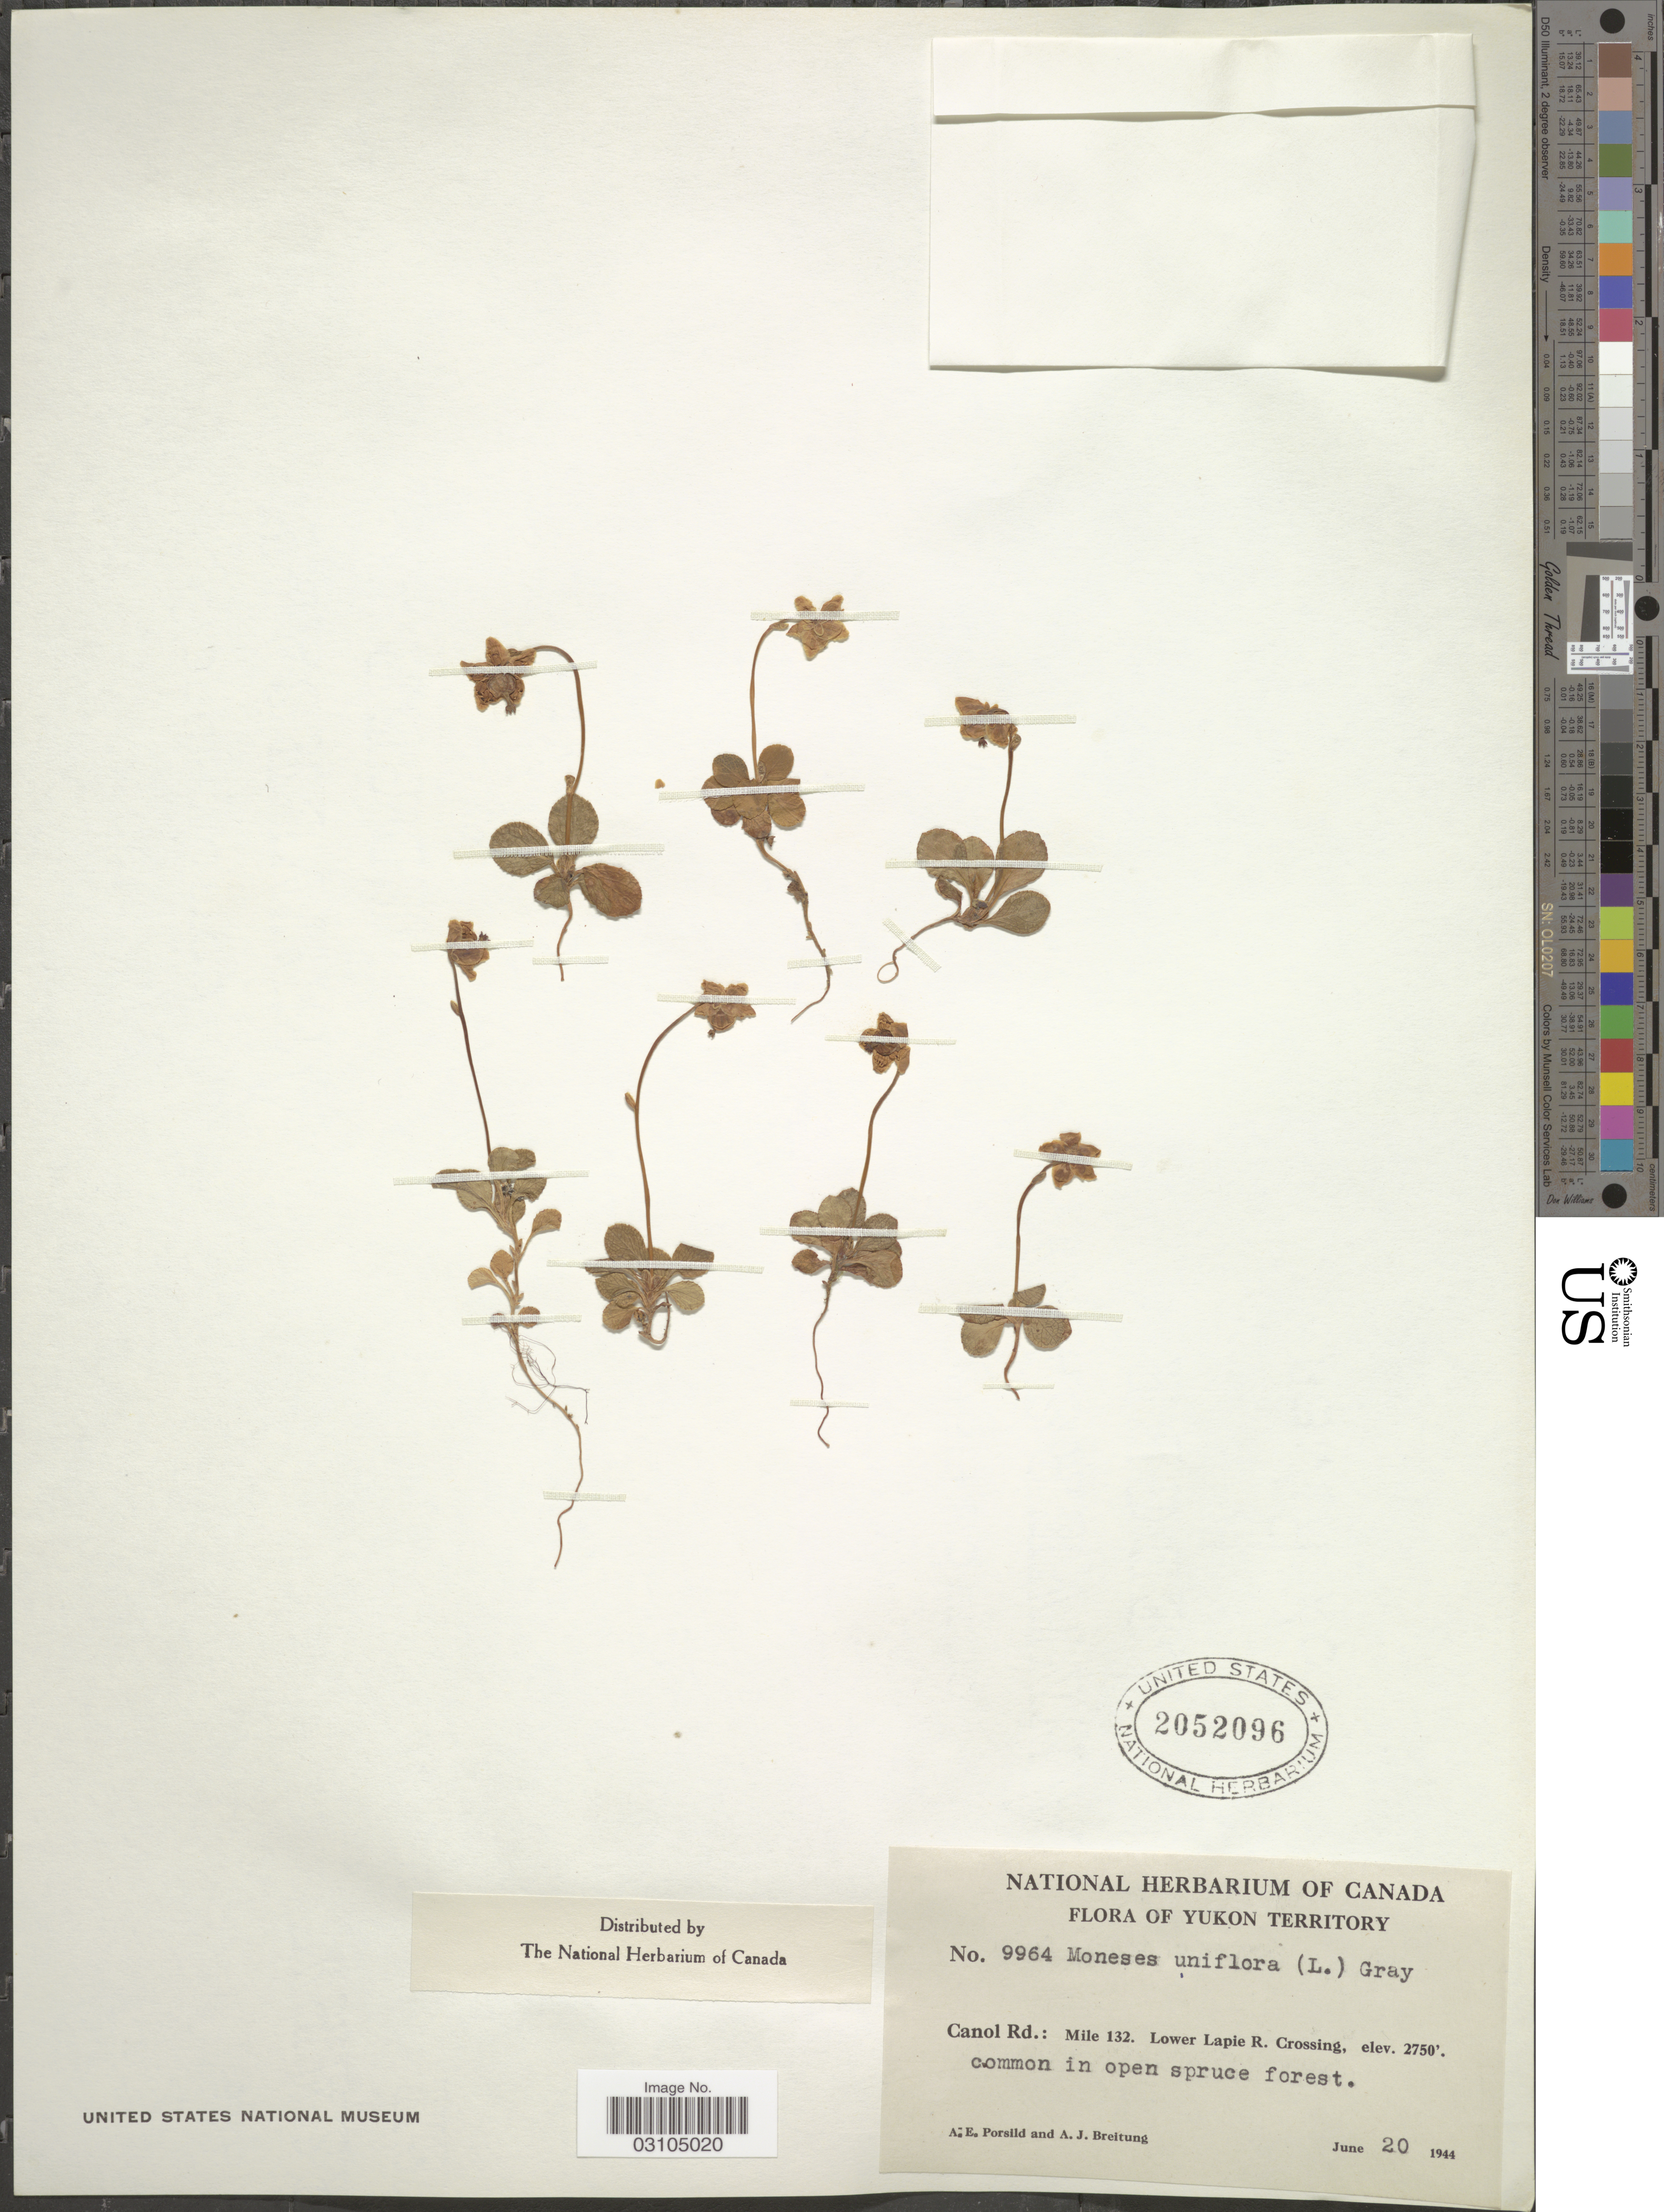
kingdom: Plantae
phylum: Tracheophyta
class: Magnoliopsida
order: Ericales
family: Ericaceae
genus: Moneses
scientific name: Moneses uniflora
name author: (L.) A. Gray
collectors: A. E. Porsild & A. Breitung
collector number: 9964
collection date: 1944-06-20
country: Canada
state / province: Yukon Territory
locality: Canol Rd.: Mile 132, Lower Lapie R. Crossing.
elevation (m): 838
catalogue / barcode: US 2052096